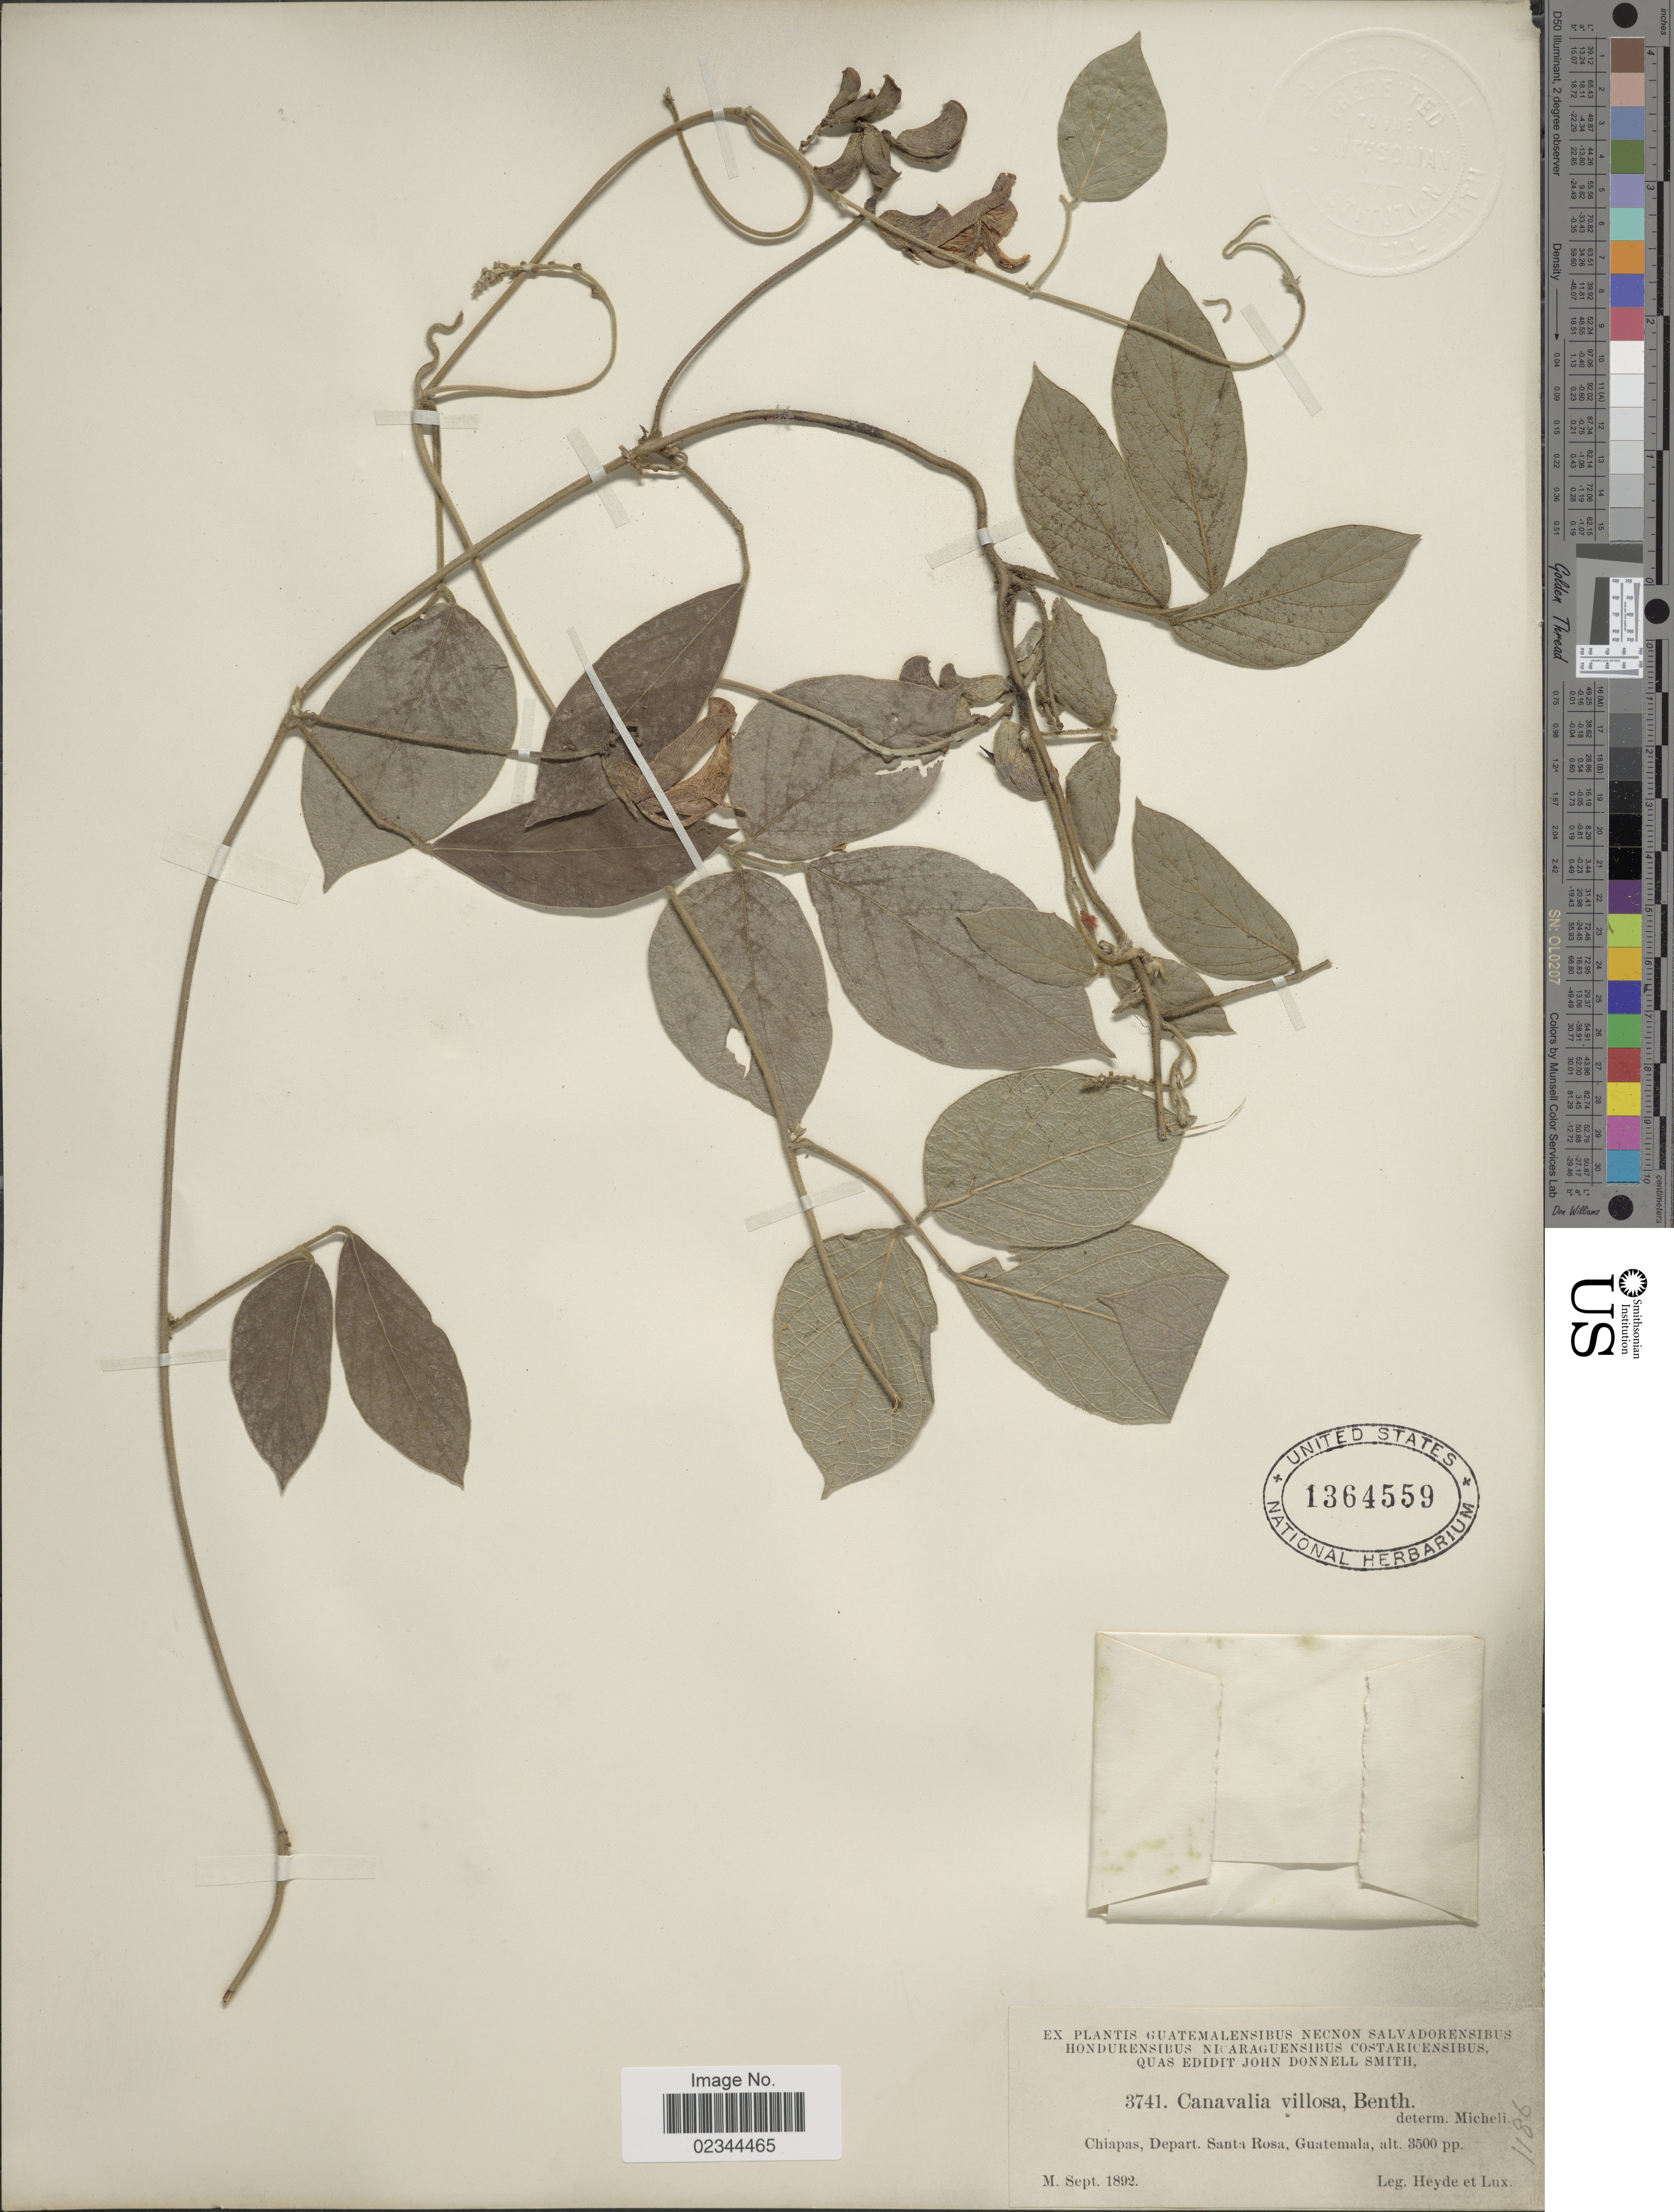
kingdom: Plantae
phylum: Tracheophyta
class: Magnoliopsida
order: Fabales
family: Fabaceae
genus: Canavalia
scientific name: Canavalia villosa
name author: Benth.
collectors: Heyde & Lux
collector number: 3741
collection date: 1892-09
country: Guatemala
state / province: Santa Rosa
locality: Chiapas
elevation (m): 1067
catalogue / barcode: US 1364559